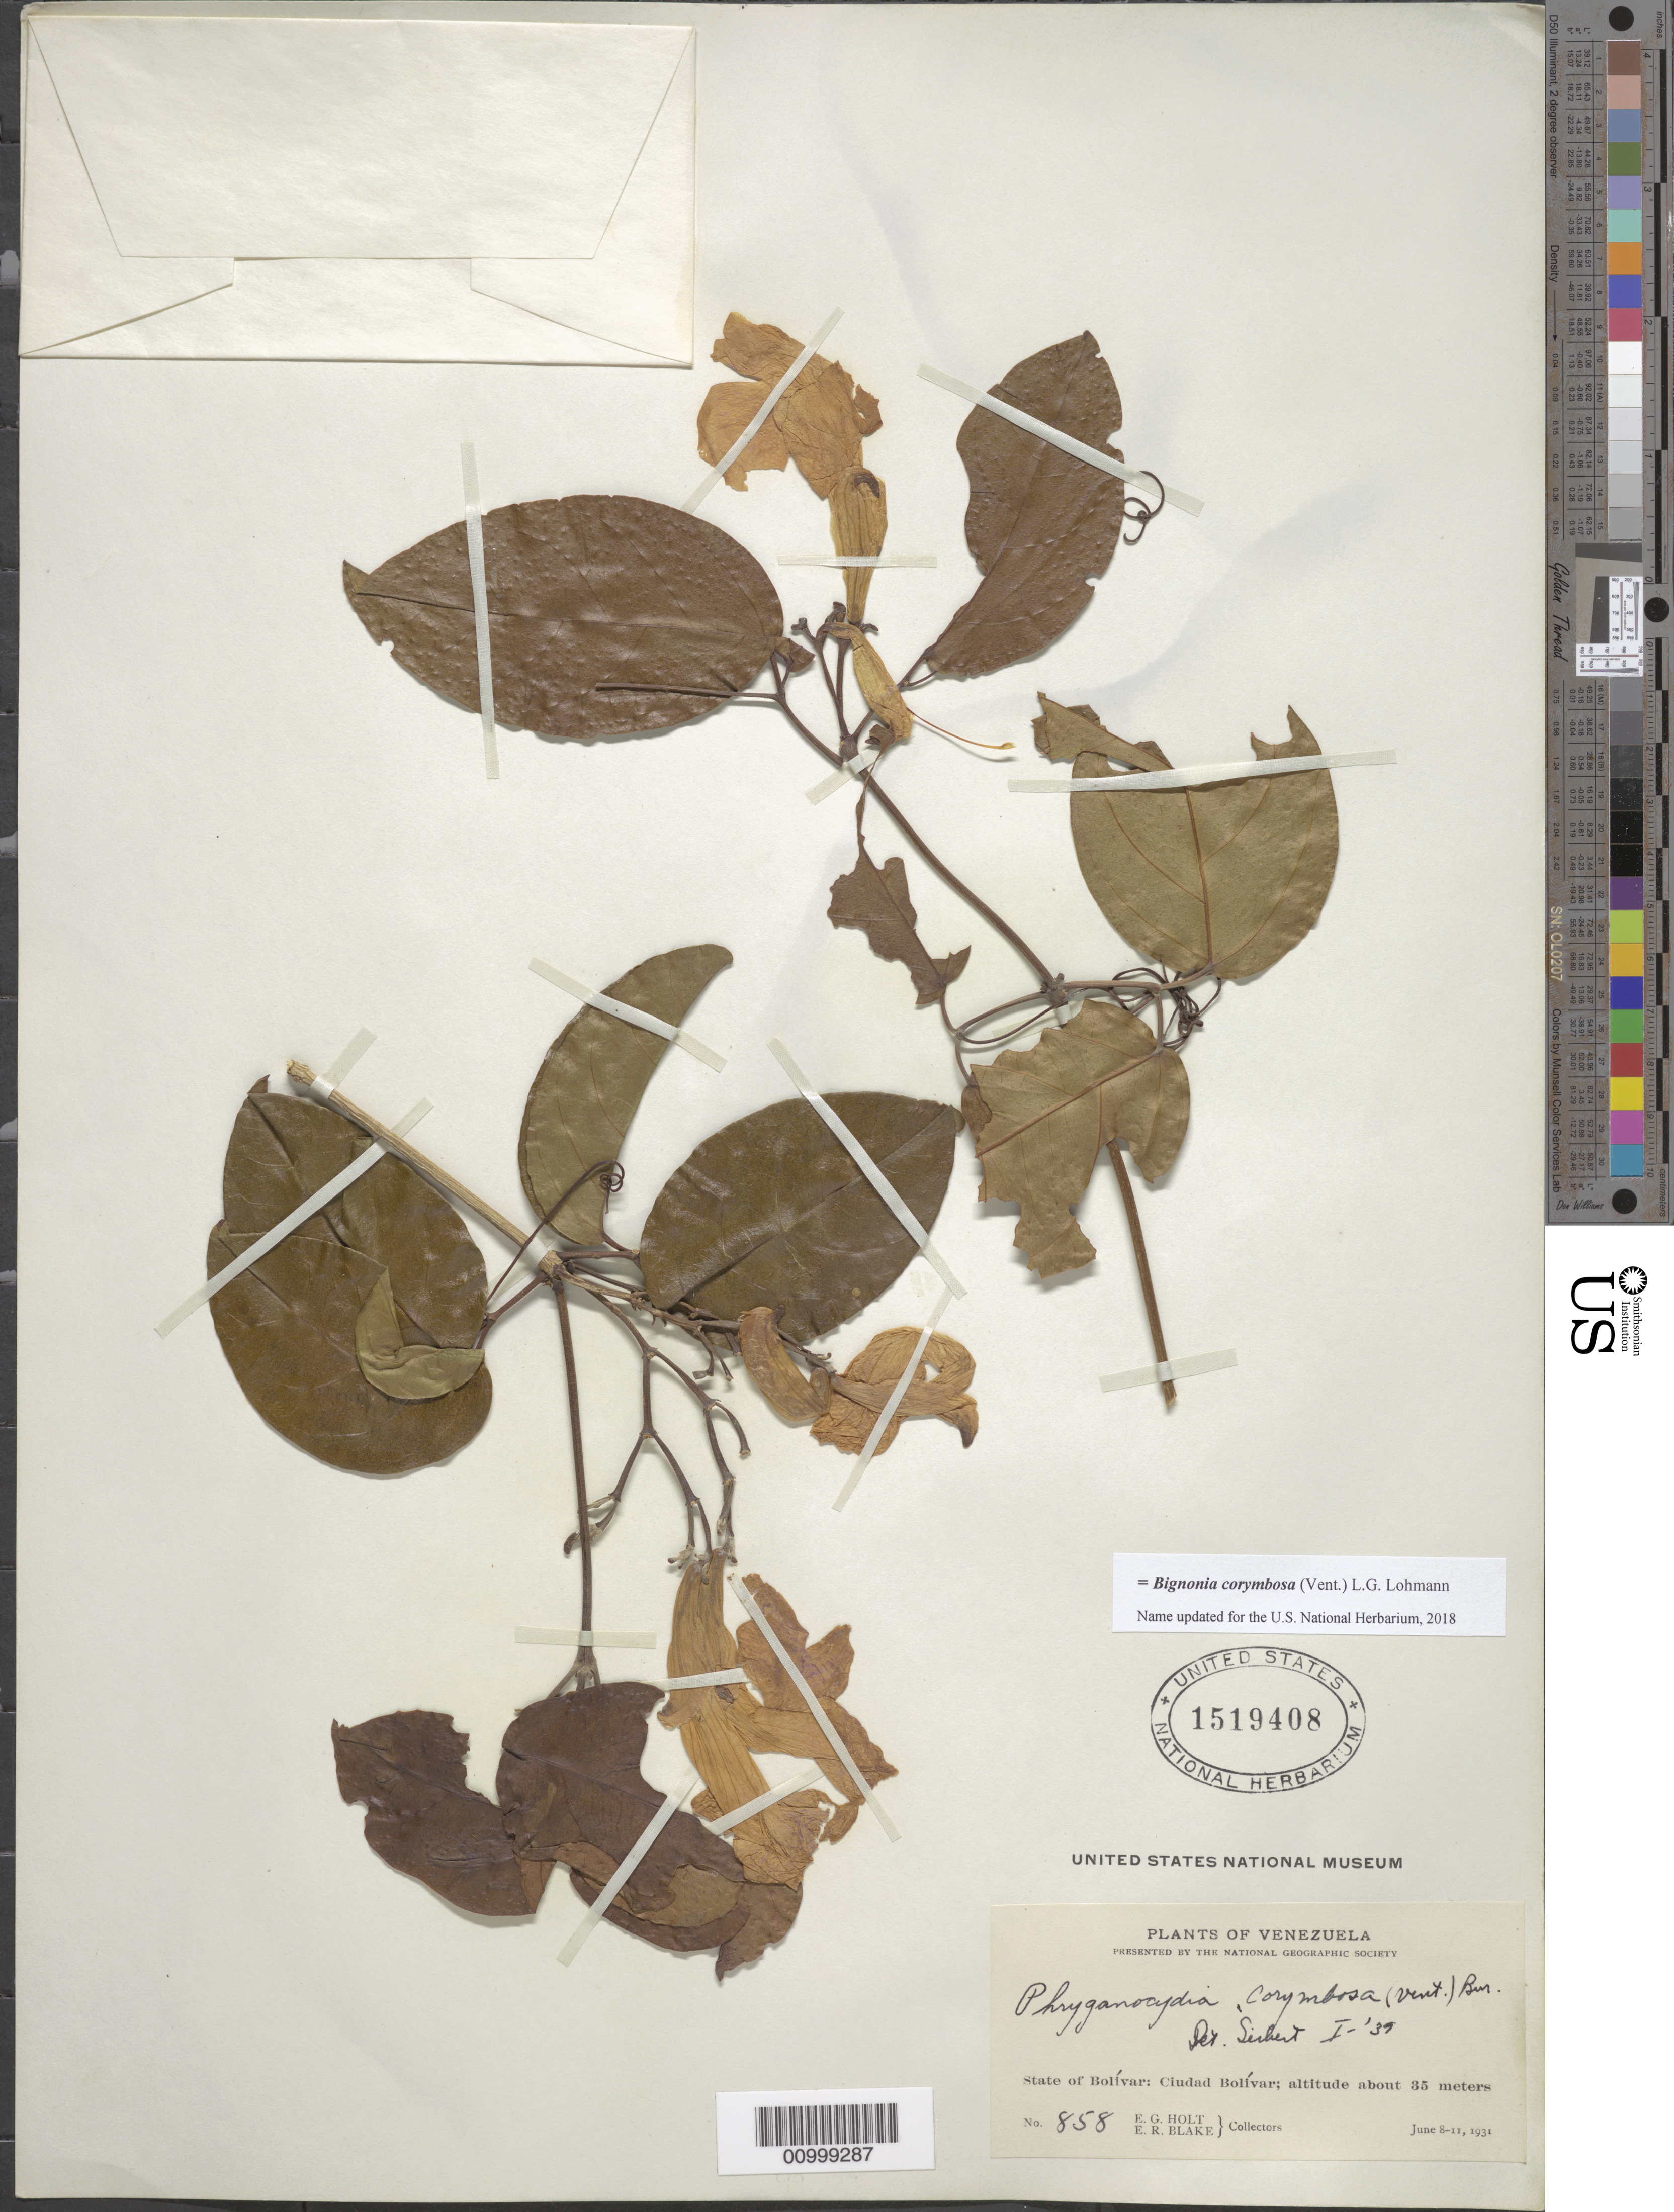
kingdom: Plantae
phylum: Tracheophyta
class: Magnoliopsida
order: Lamiales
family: Bignoniaceae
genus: Bignonia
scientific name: Bignonia corymbosa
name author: (Vent.) L.G. Lohmann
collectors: E. Holt & E. R. Blake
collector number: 858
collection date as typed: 8-Jun-31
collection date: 1931-06-08/1939-06-11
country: Venezuela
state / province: Bolívar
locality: Cuidad Bolivar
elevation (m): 35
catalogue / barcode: US 1519408